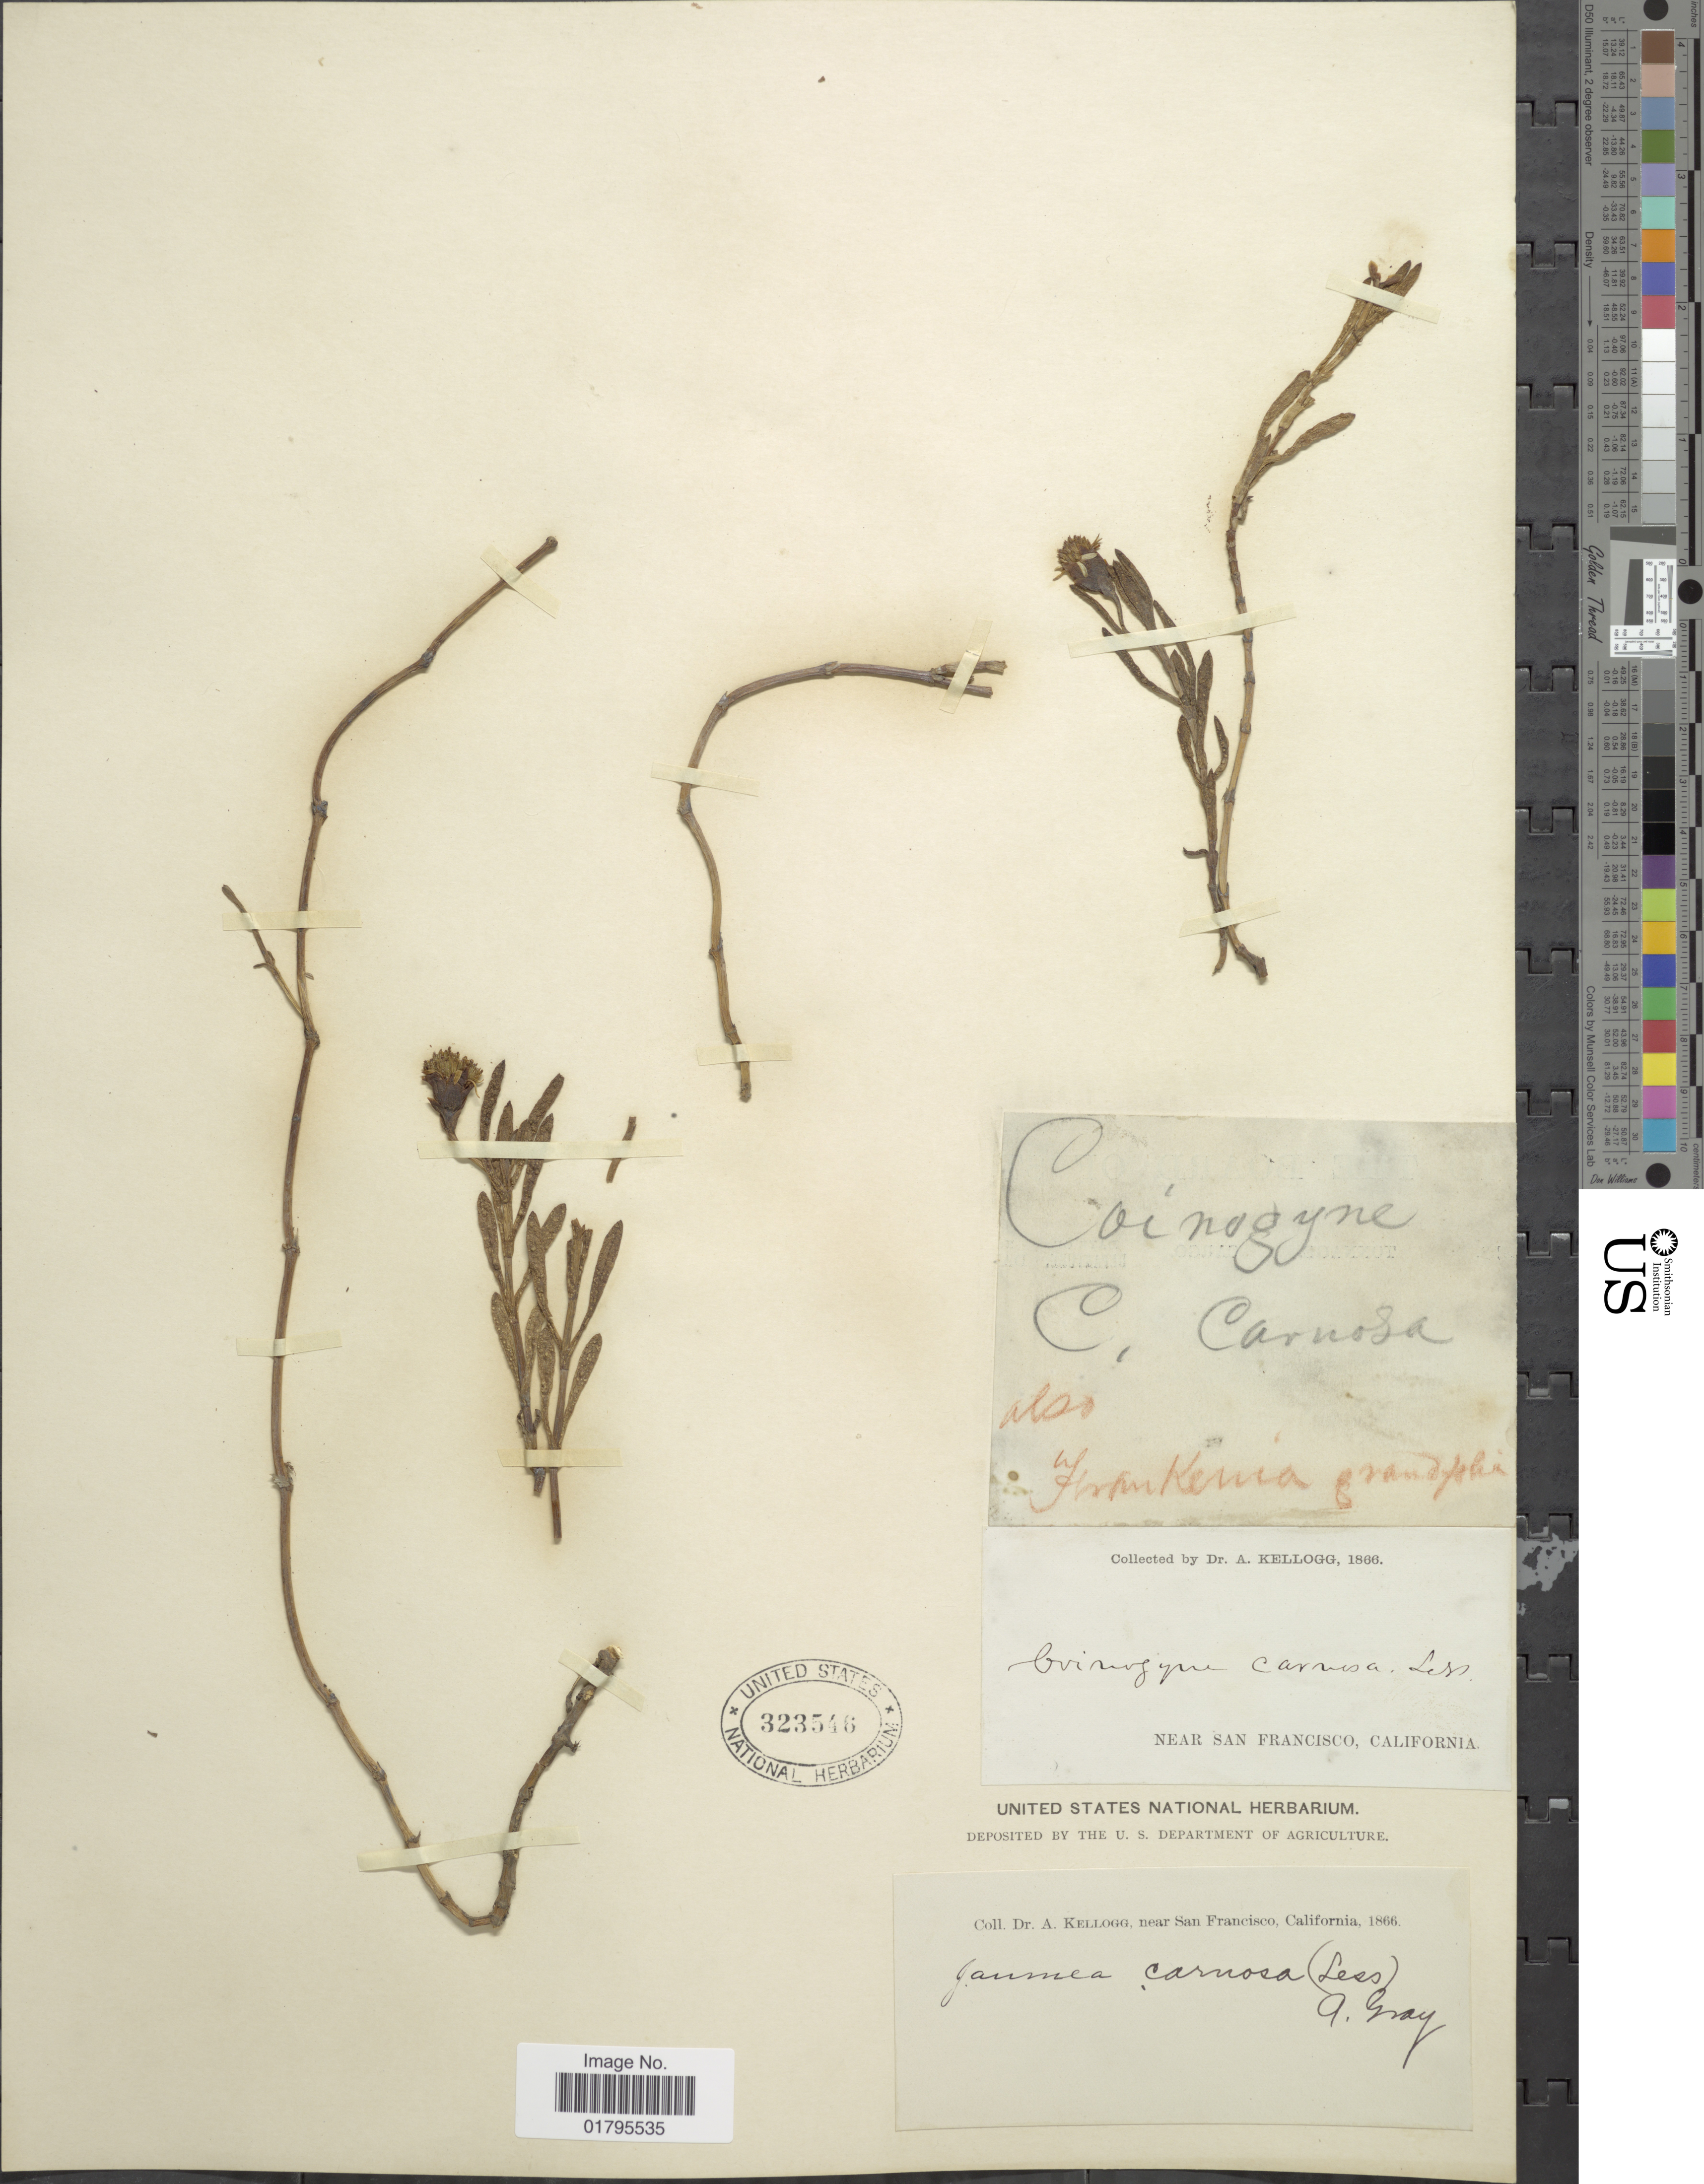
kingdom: Plantae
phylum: Tracheophyta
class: Magnoliopsida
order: Asterales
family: Asteraceae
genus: Jaumea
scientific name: Jaumea carnosa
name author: (Less.) A. Gray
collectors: A. Kellogg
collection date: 1866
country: United States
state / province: California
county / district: San Francisco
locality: Near San Francisco, California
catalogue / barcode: US 323546